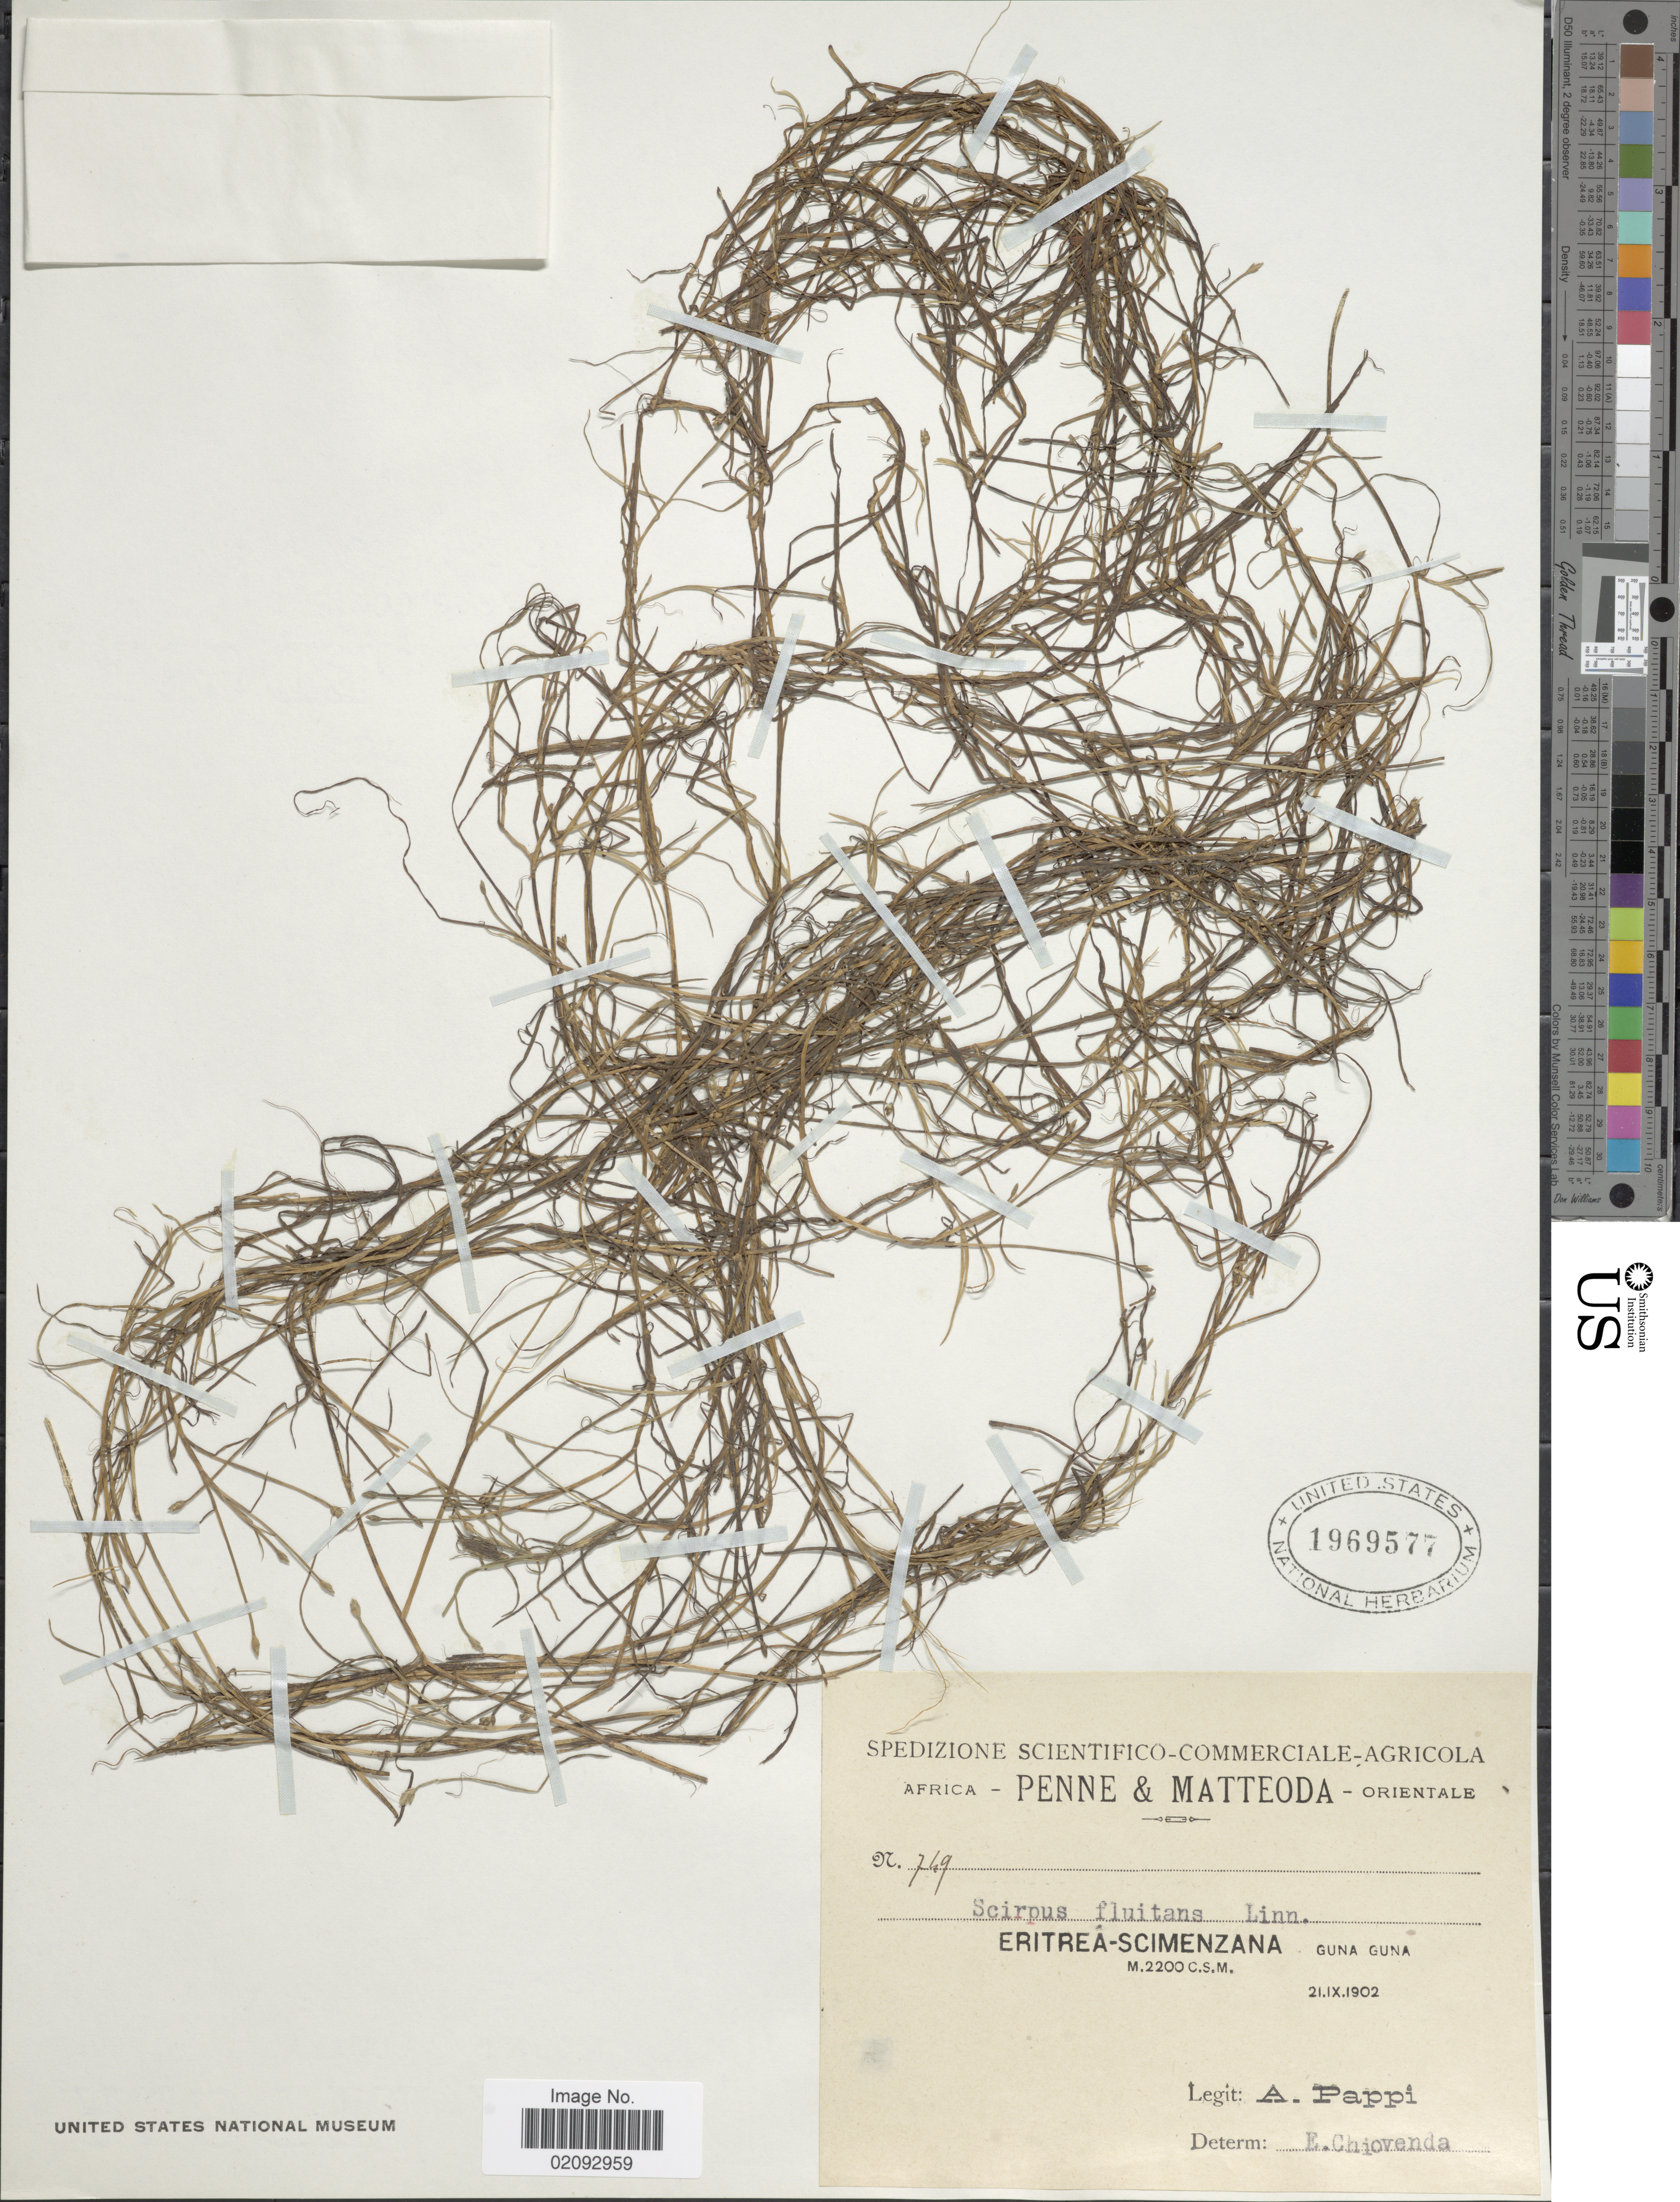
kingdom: Plantae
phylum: Tracheophyta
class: Liliopsida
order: Poales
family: Cyperaceae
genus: Isolepis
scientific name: Isolepis fluitans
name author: (L.) R. Br.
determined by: Strong, Mark T., (BOT), Smithsonian Institution - National Museum of Natural History (UNITED STATES)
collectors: A. Pappi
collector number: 769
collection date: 1902-09-21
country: Eritrea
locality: Penne & Matteoda - Orientale, Scimenzana, Guna Guna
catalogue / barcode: US 1969577